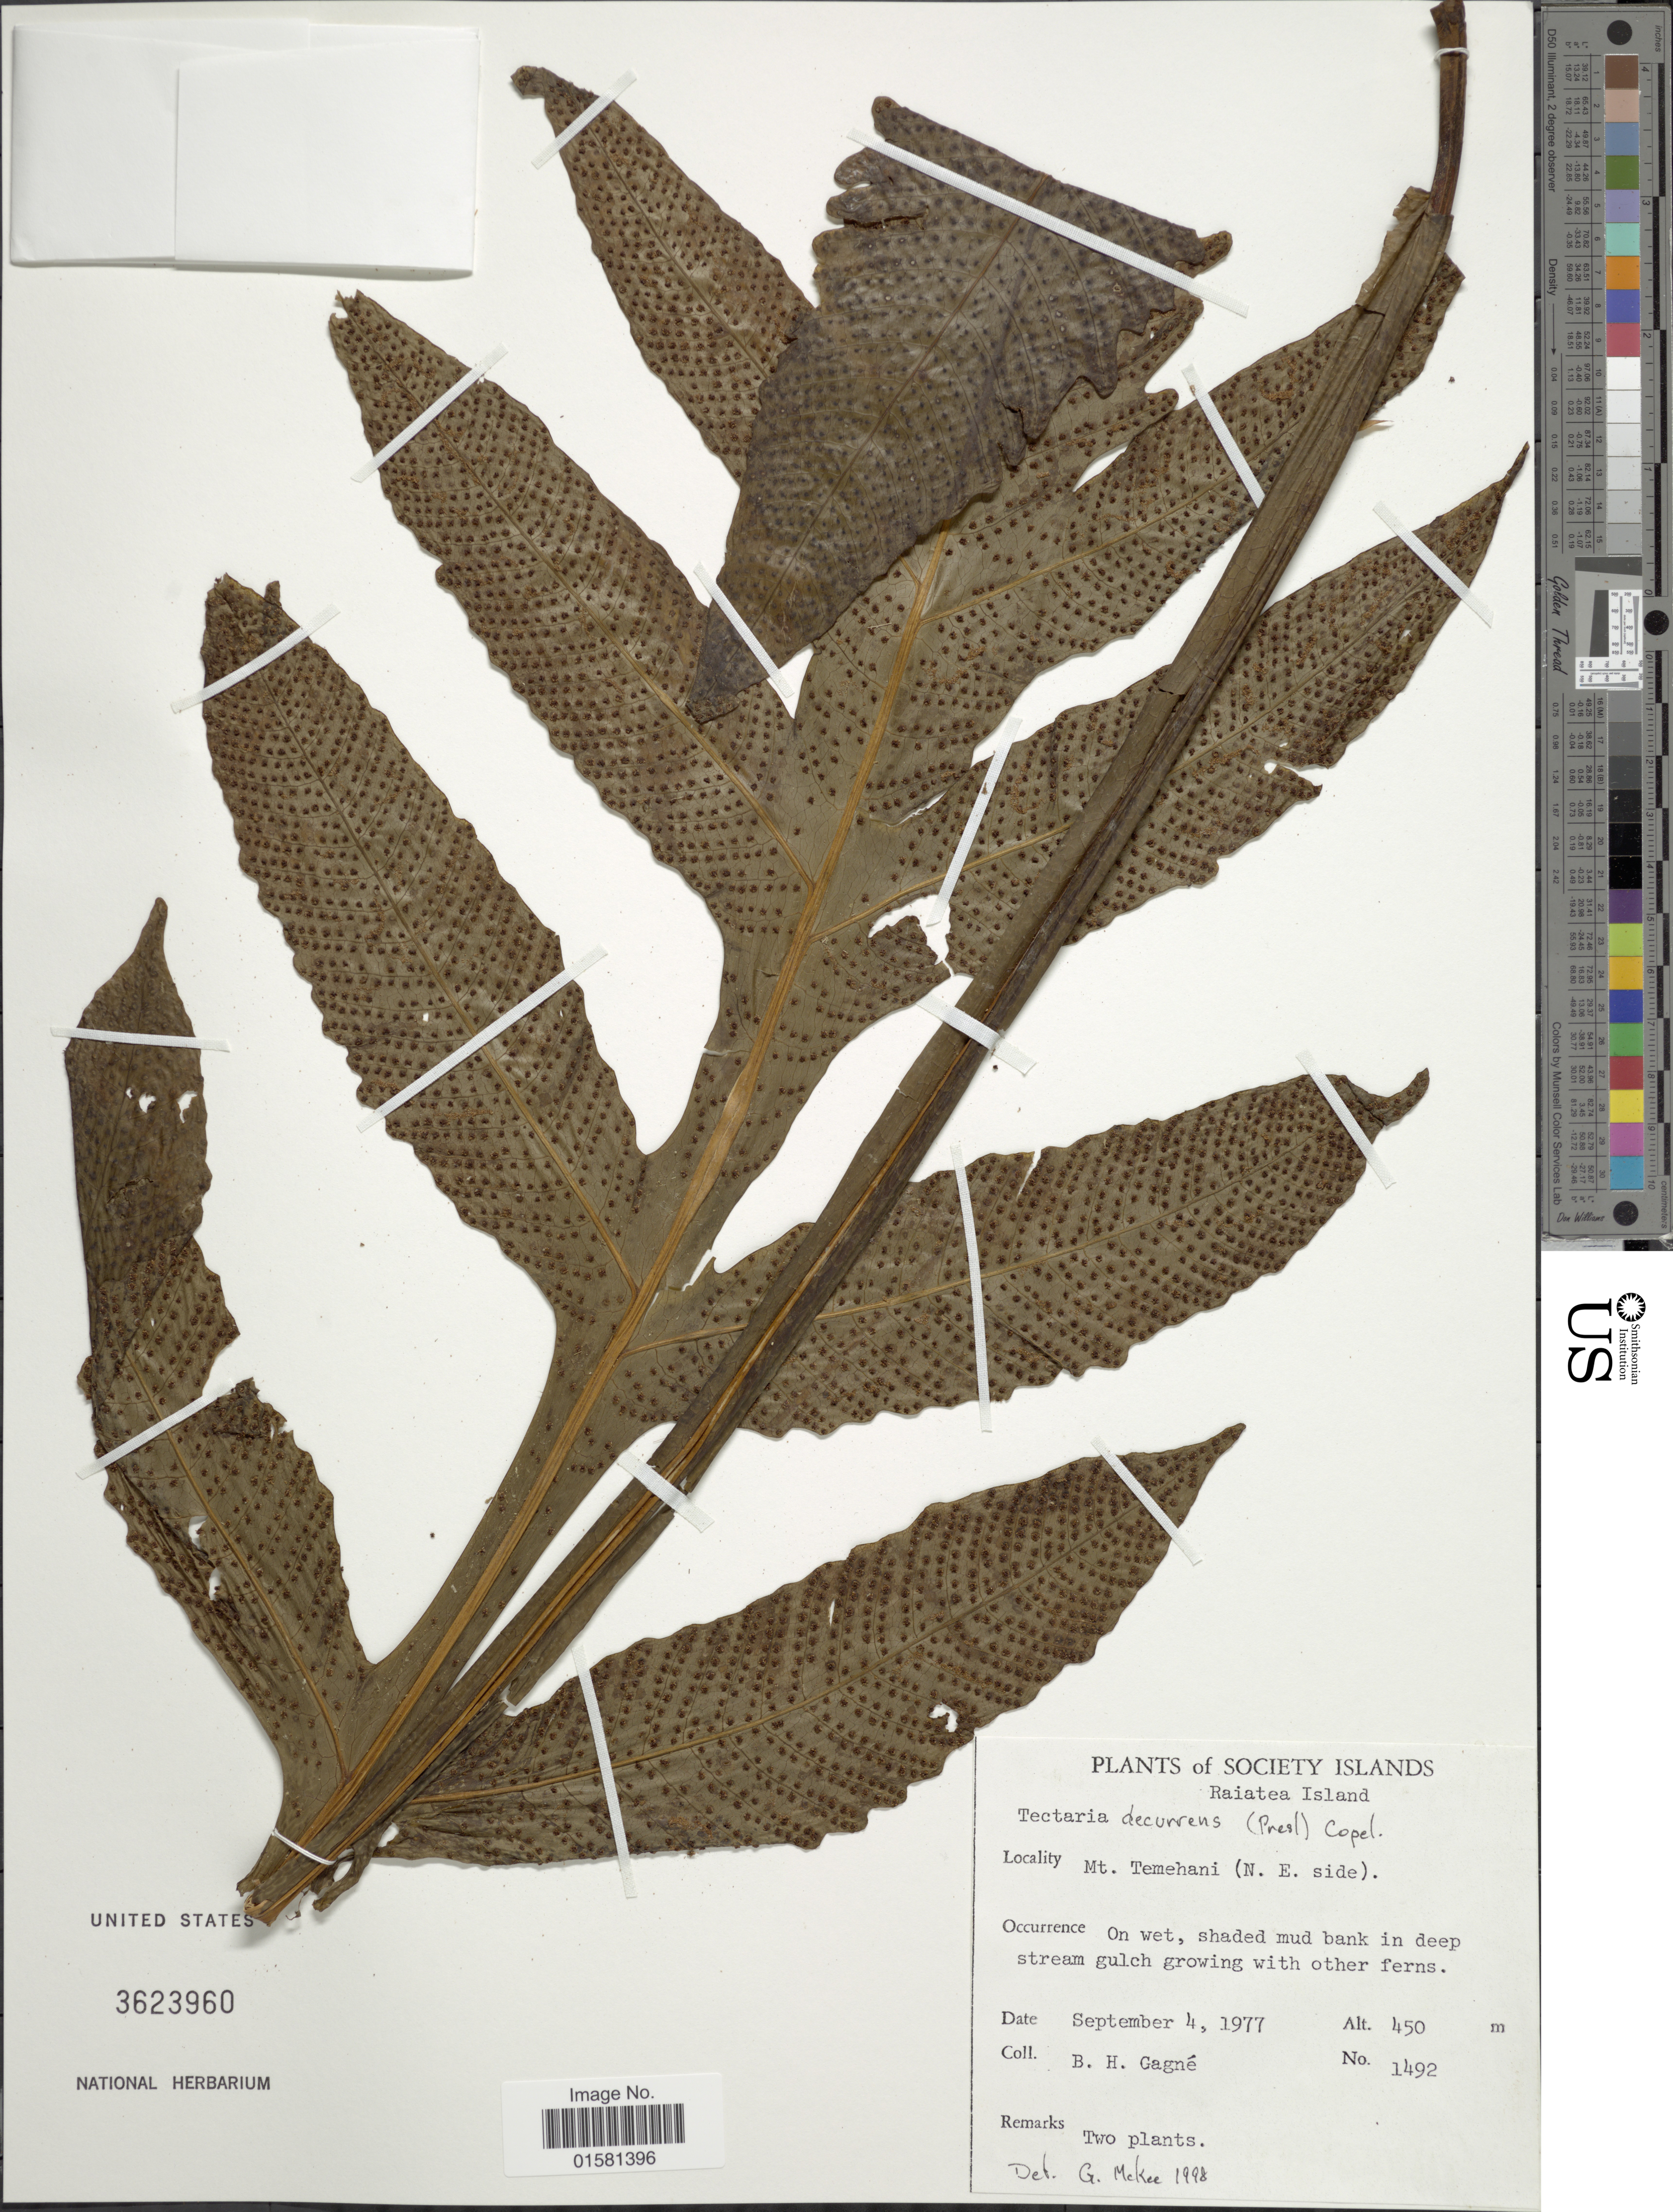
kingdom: Plantae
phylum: Tracheophyta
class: Polypodiopsida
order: Polypodiales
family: Tectariaceae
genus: Tectaria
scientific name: Tectaria decurrens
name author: (Presel.) Copel. in Elmer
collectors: B. H. Gagné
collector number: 1492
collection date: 1977-09-04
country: French Polynesia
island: Raiatea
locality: Society Islands, Raiatea Island, Mt. Temehani (N. E. side)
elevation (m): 450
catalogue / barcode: US 3623960